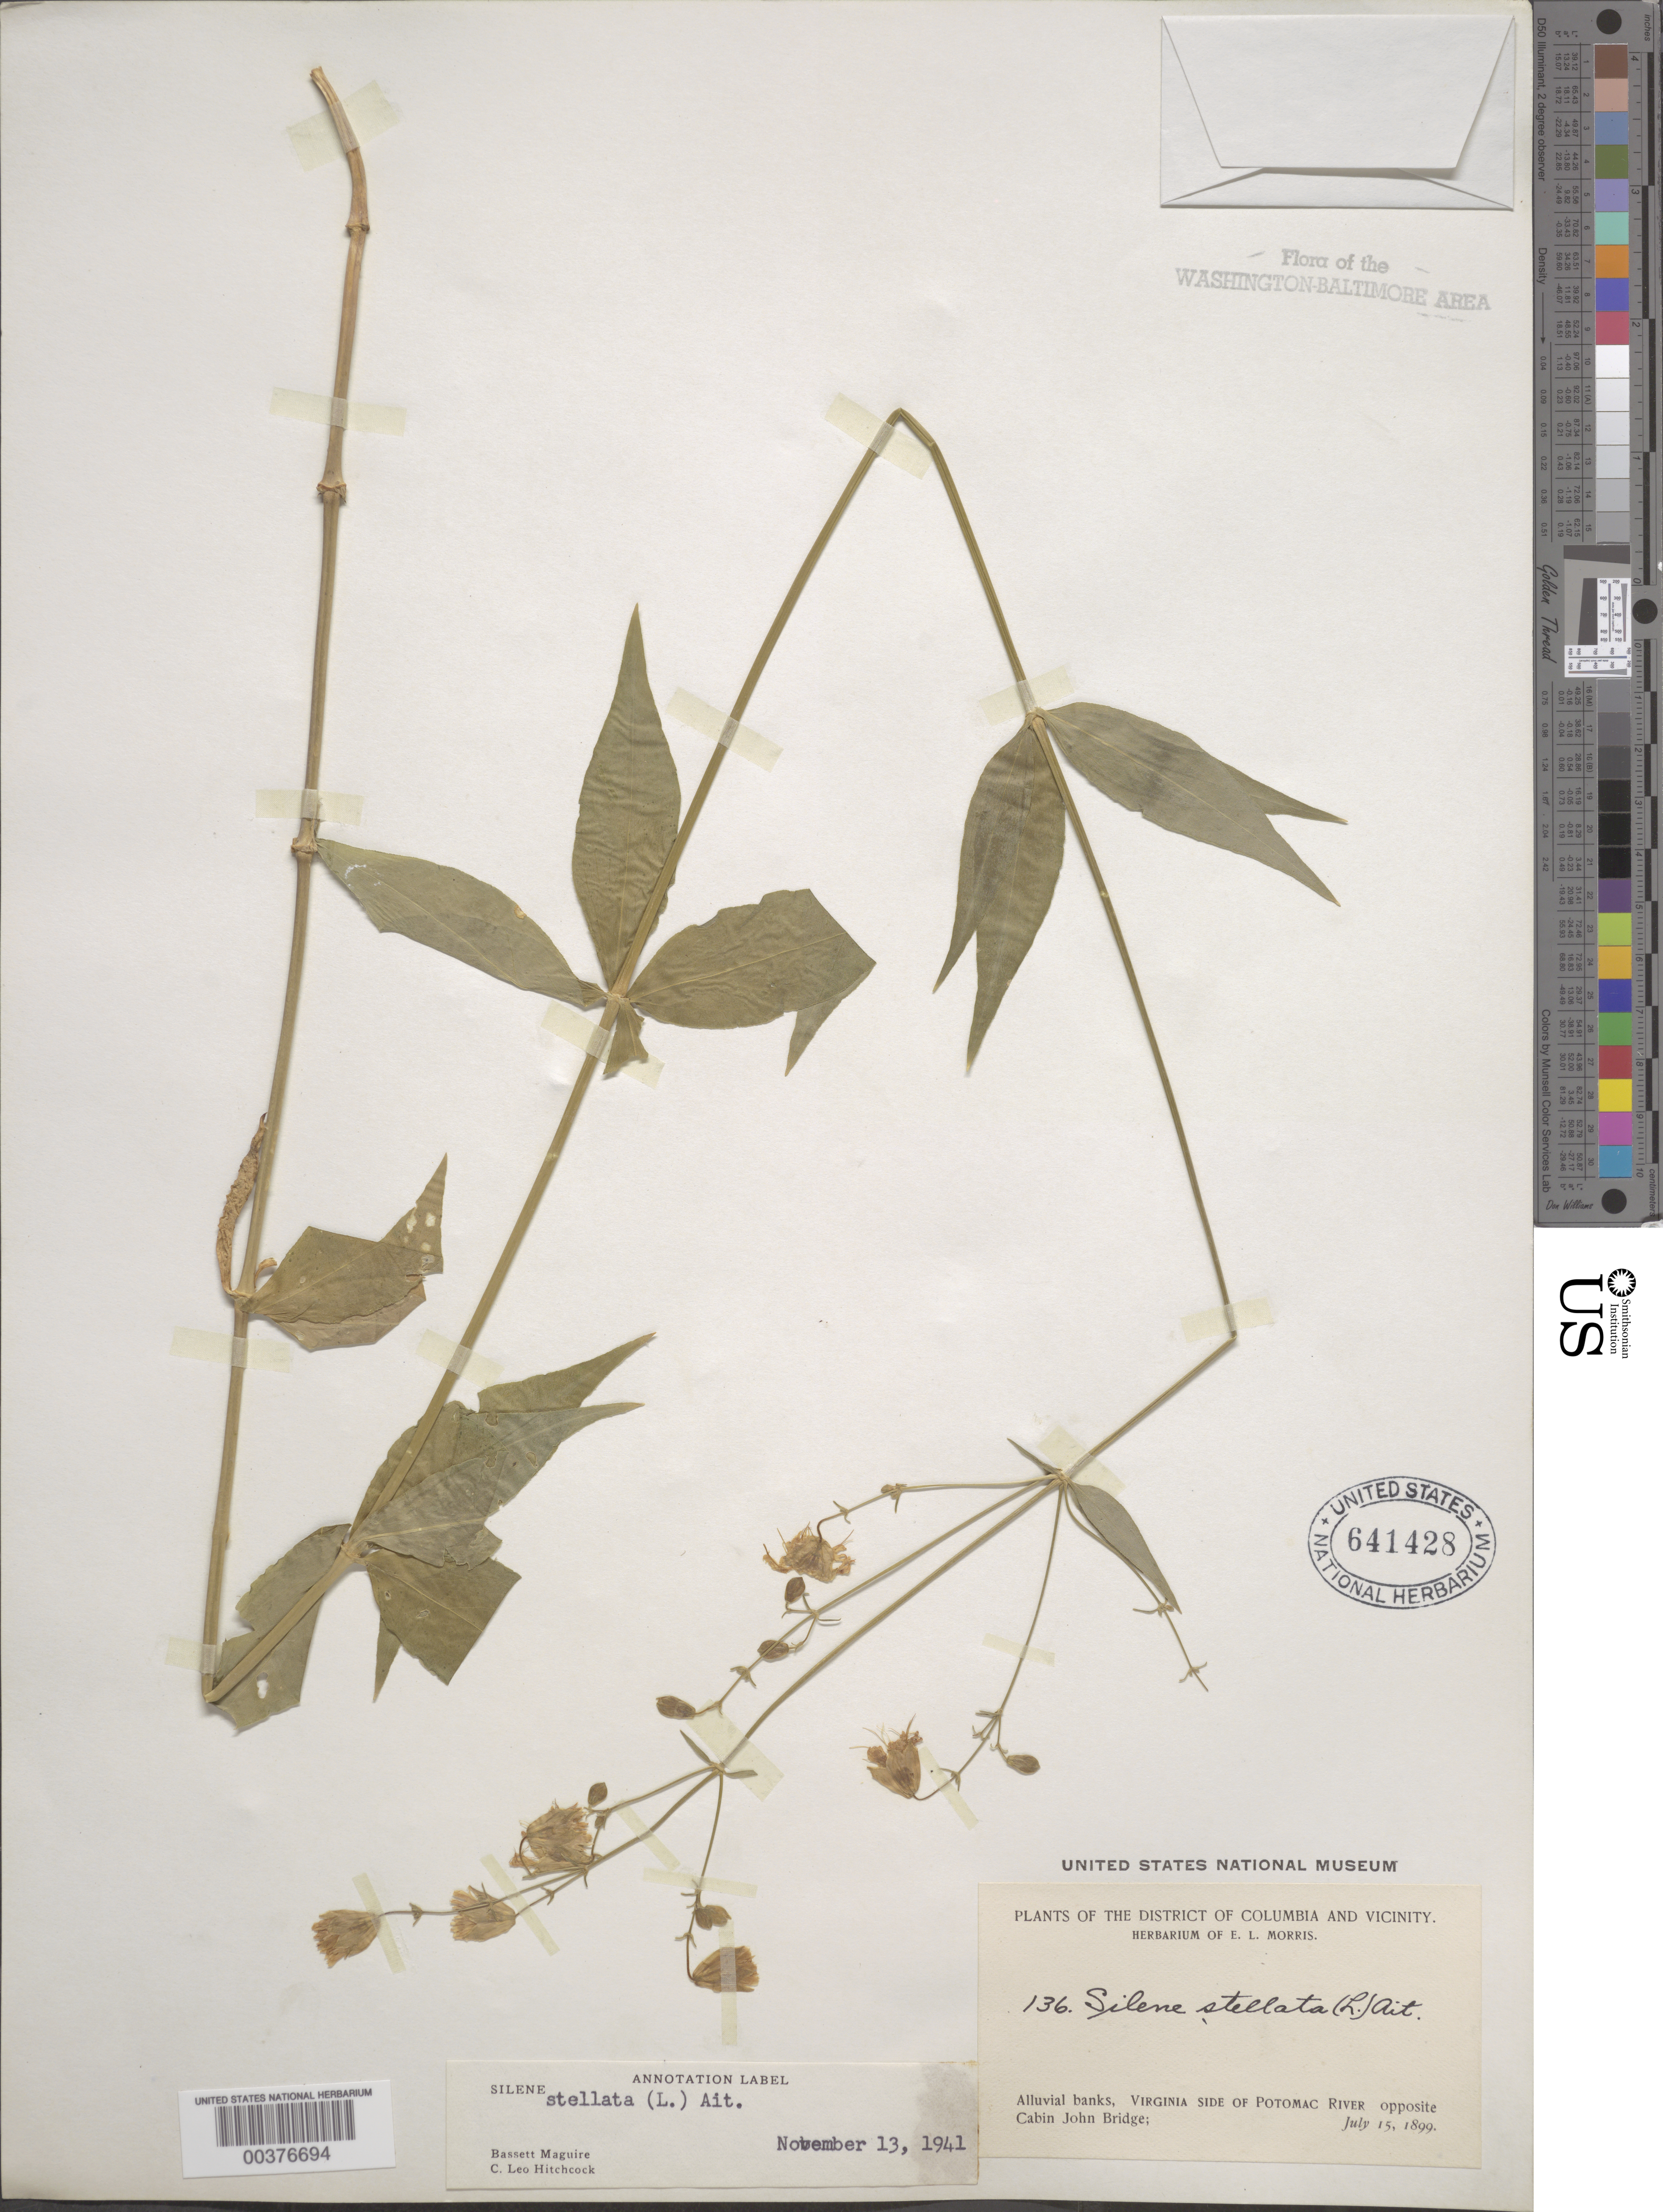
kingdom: Plantae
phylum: Tracheophyta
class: Magnoliopsida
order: Caryophyllales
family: Caryophyllaceae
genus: Silene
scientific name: Silene stellata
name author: (L.) Coyte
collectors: E. L. Morris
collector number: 136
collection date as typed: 15 Jul 1899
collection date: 1899-07-15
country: United States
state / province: Virginia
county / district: Fairfax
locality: Potomac shore opposite Cabin John Bridge C. & O. Canal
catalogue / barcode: US 641428